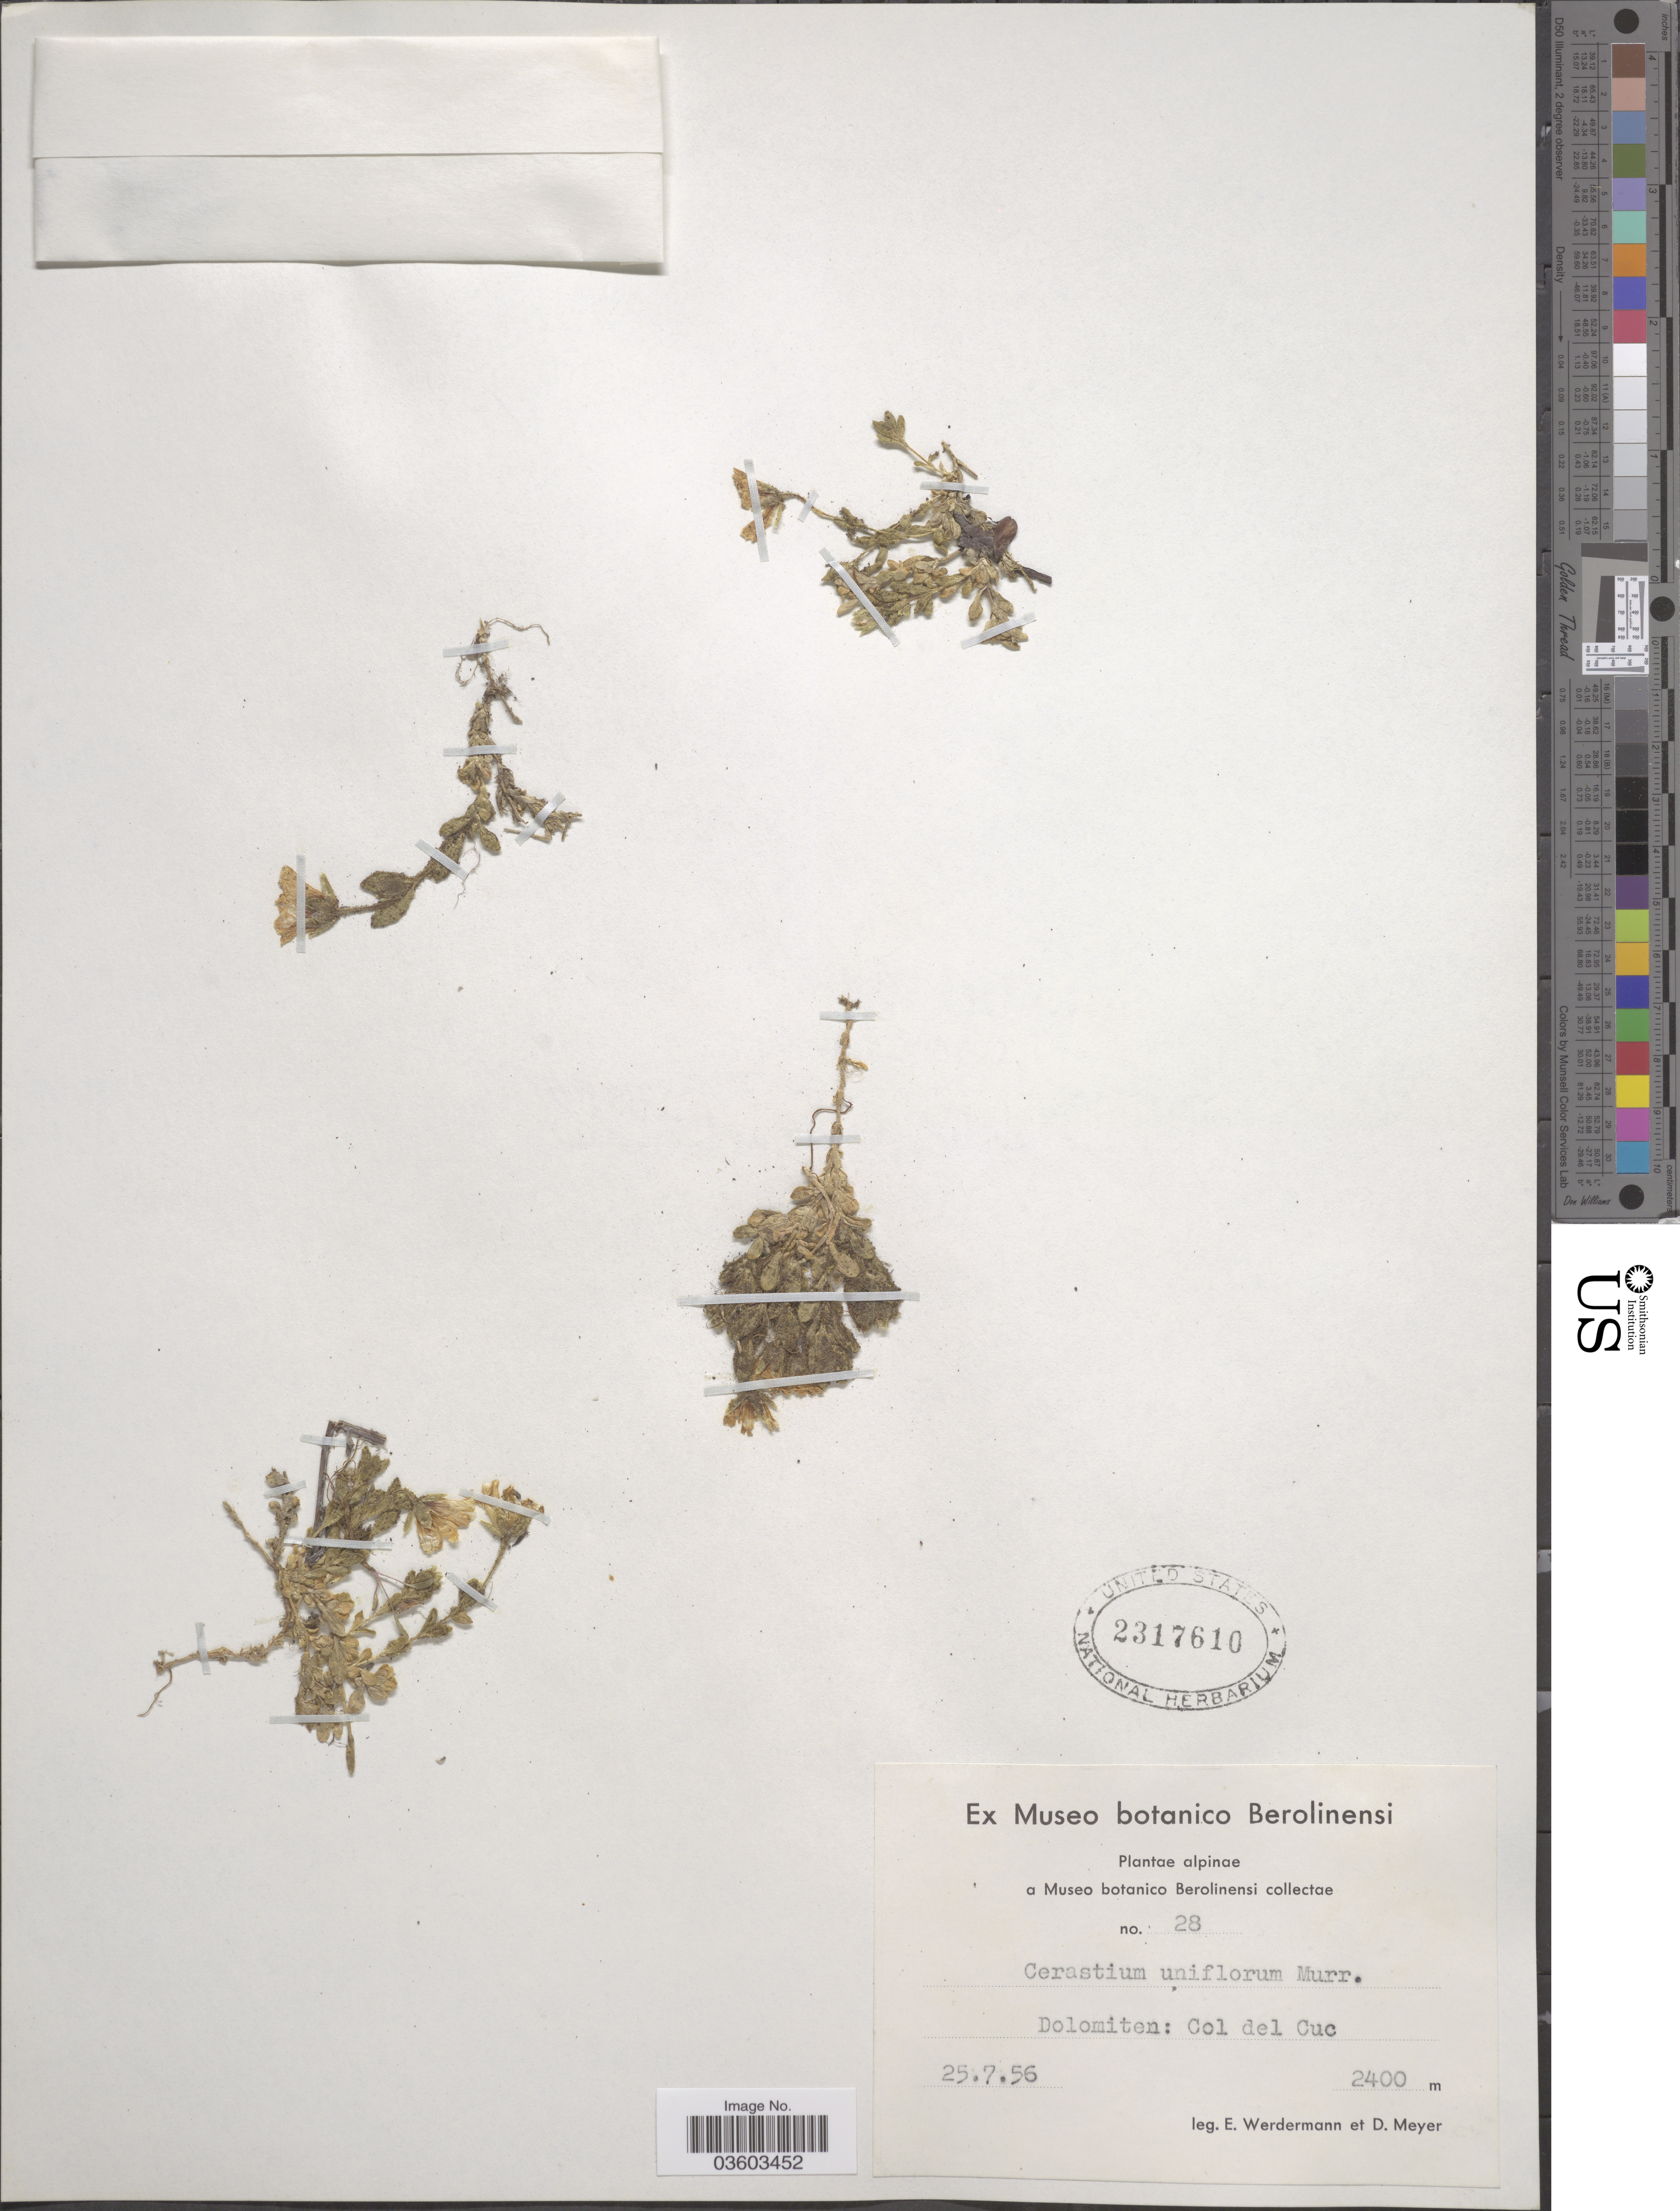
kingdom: Plantae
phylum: Tracheophyta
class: Magnoliopsida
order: Caryophyllales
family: Caryophyllaceae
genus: Cerastium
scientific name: Cerastium uniflorum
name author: Clairv.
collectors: E. Werdermann & D. Meyer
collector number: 28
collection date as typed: Transcribed d/m/y: 25/7/56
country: Italy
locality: Dolomiten: Col del Cuc.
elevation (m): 2400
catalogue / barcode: US 2317610